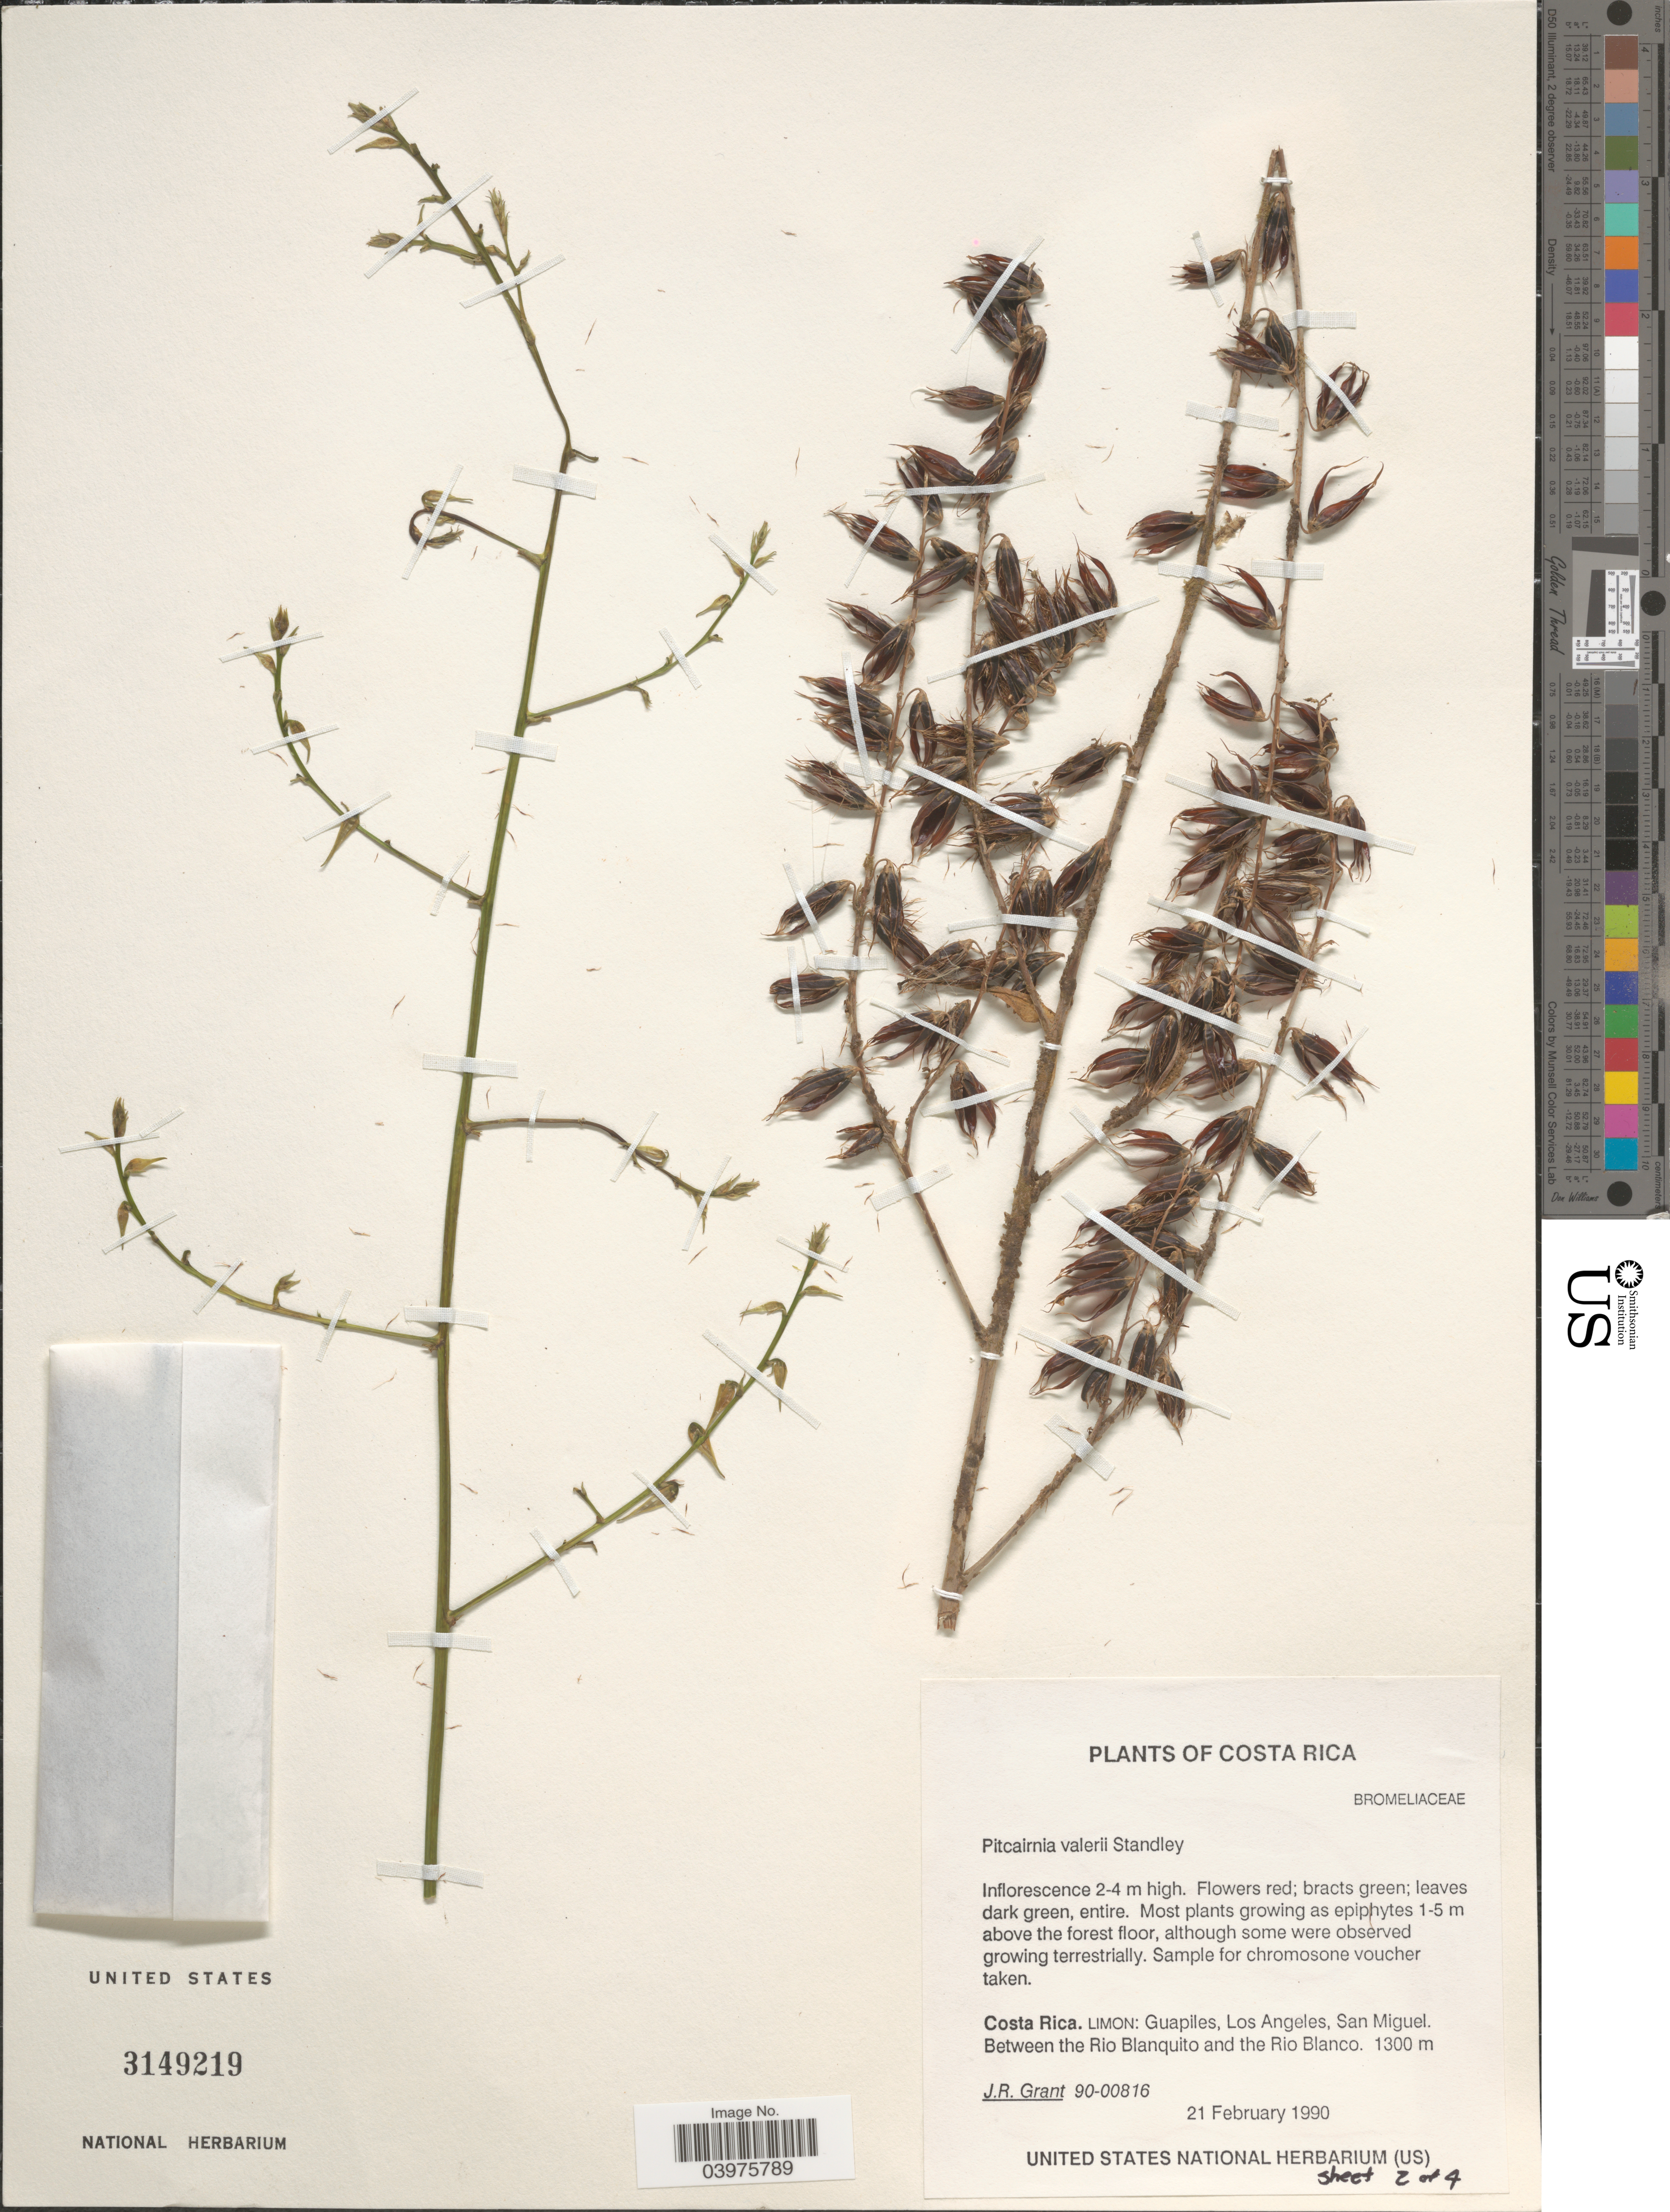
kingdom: Plantae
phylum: Tracheophyta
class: Liliopsida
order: Poales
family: Bromeliaceae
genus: Pitcairnia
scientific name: Pitcairnia valerii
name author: Standl.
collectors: J. Grant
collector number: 90-00816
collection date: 1990-02-21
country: Costa Rica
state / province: Limón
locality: Guapiles, Los Angeles, San Miguel. Between the Rio Blanquito and the Rio Blanco.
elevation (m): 1300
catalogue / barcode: US 3149219